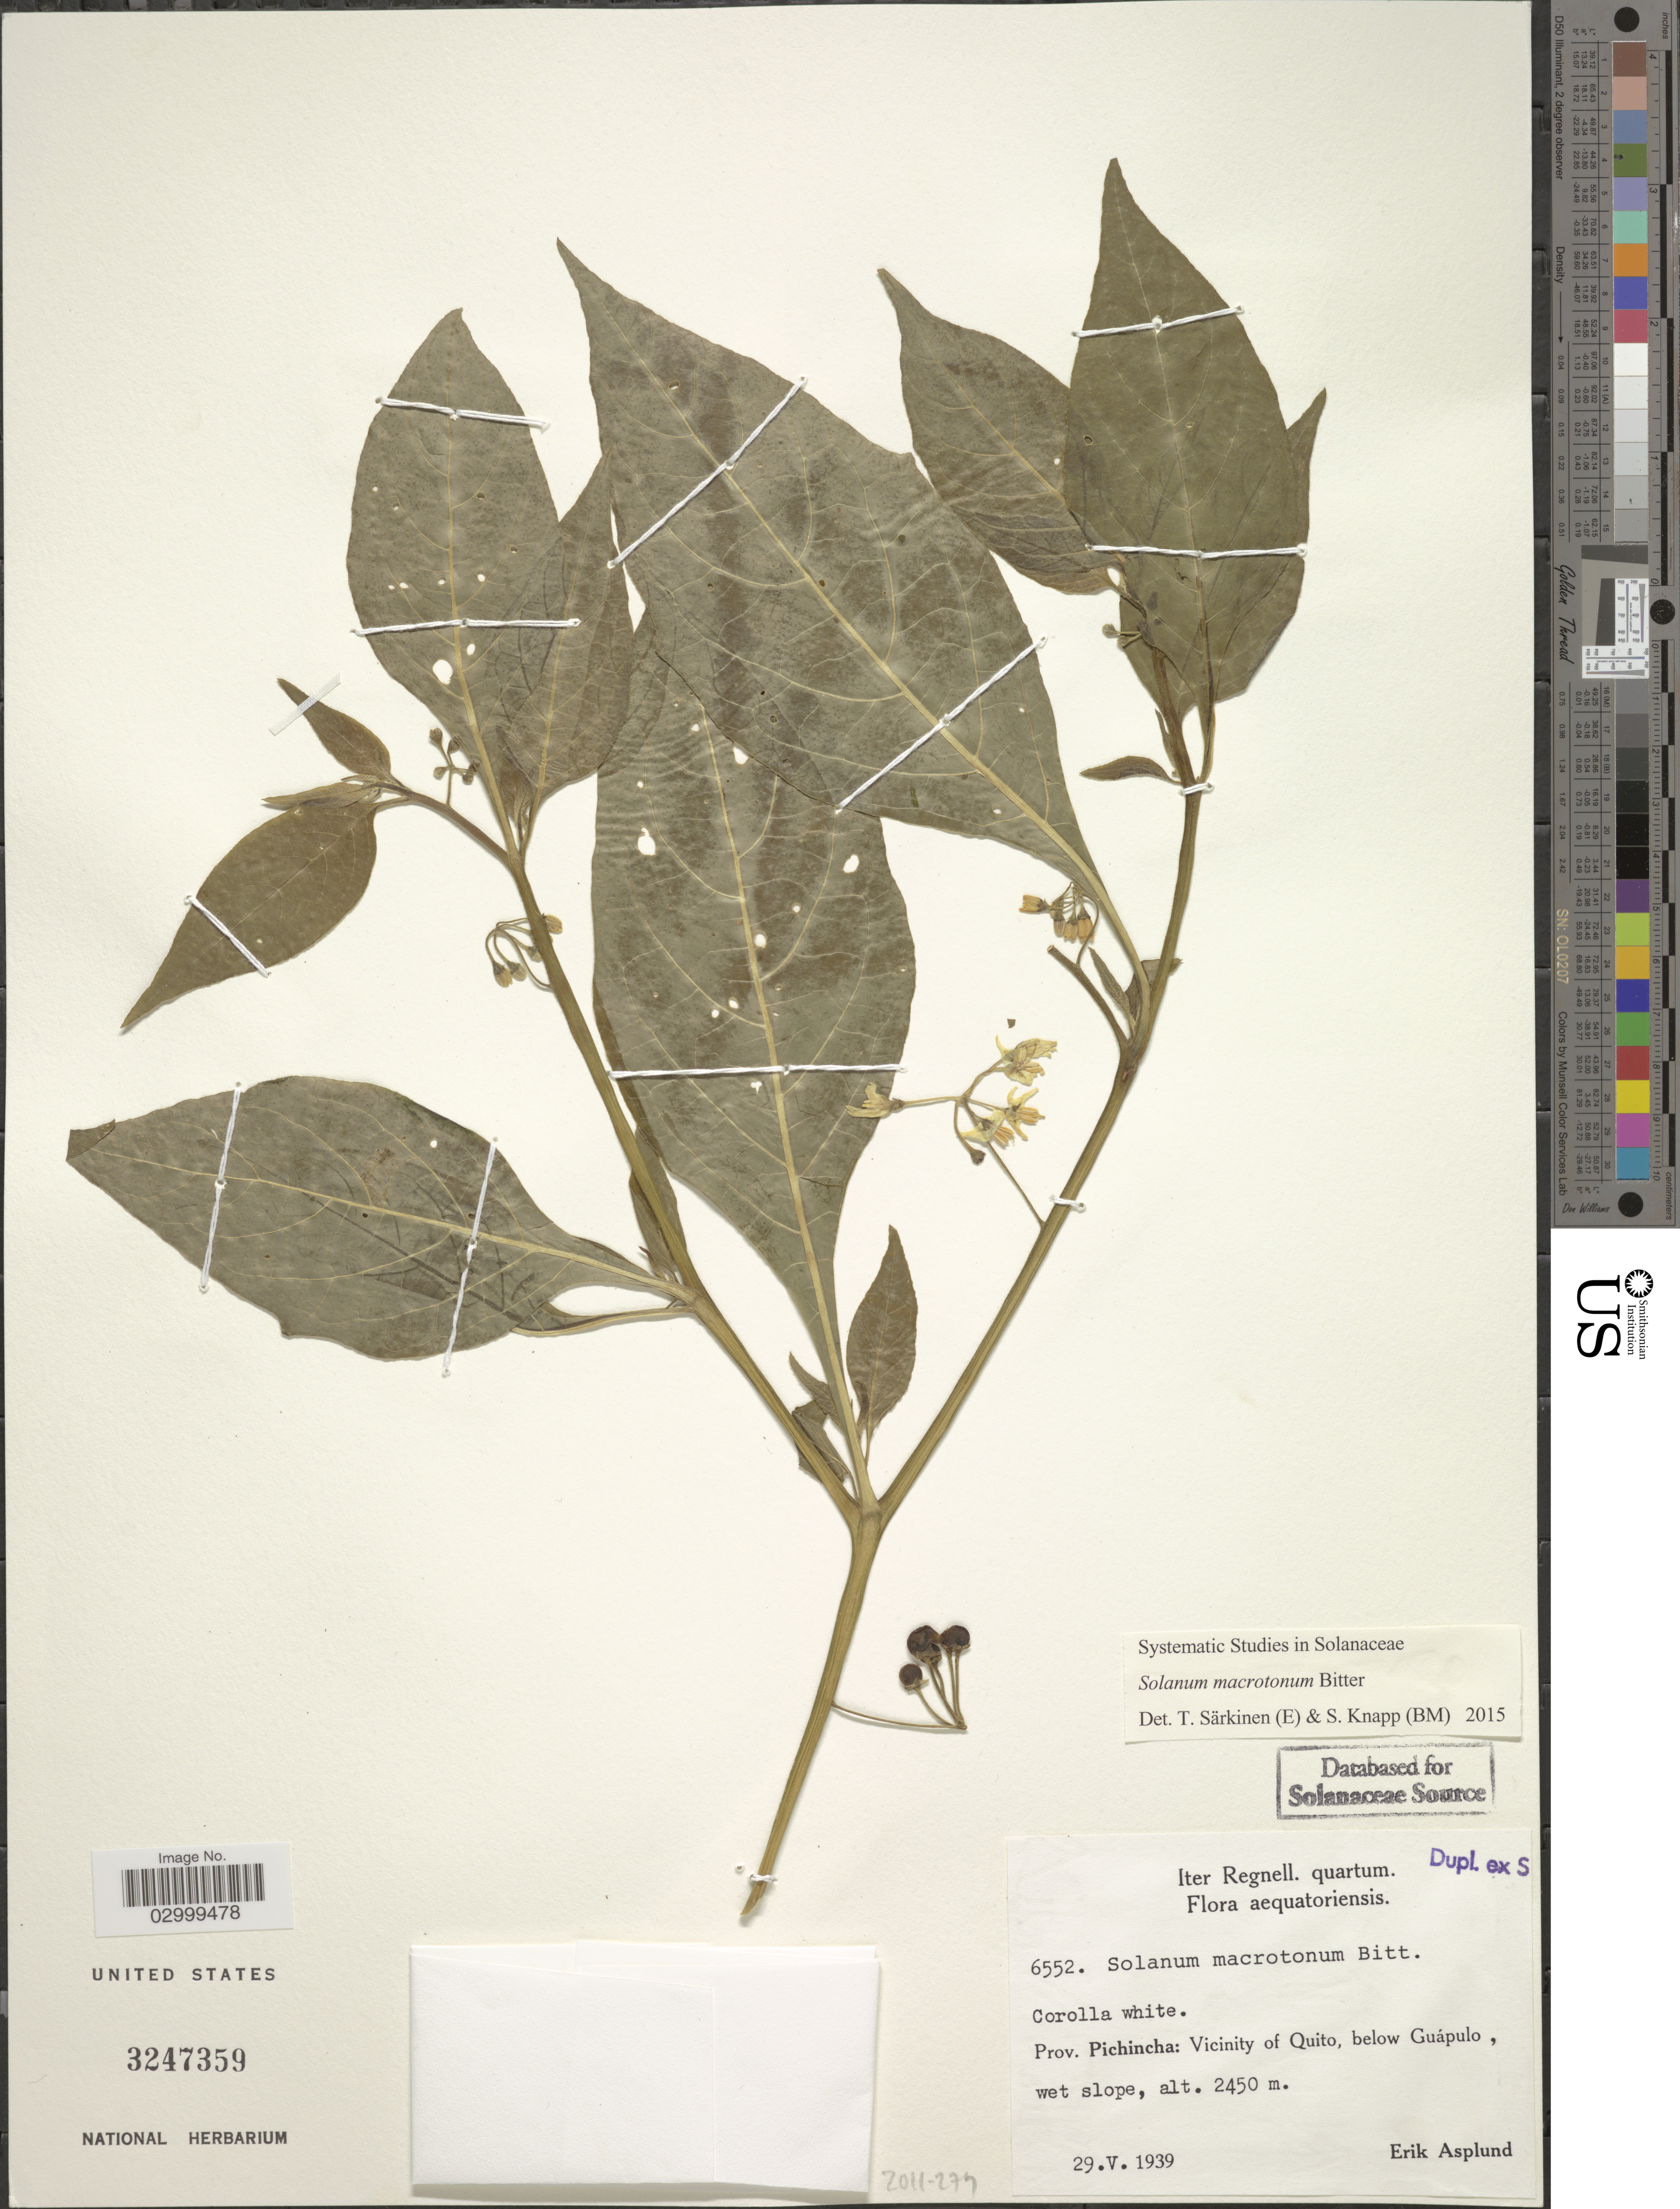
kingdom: Plantae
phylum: Tracheophyta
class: Magnoliopsida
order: Solanales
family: Solanaceae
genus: Solanum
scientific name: Solanum macrotonum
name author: Bitter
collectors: E. Asplund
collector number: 6552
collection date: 1939-05-29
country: Ecuador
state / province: Pichincha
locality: Vicinity of Quito, below Guápulo.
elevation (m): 2450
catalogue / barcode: US 3247359